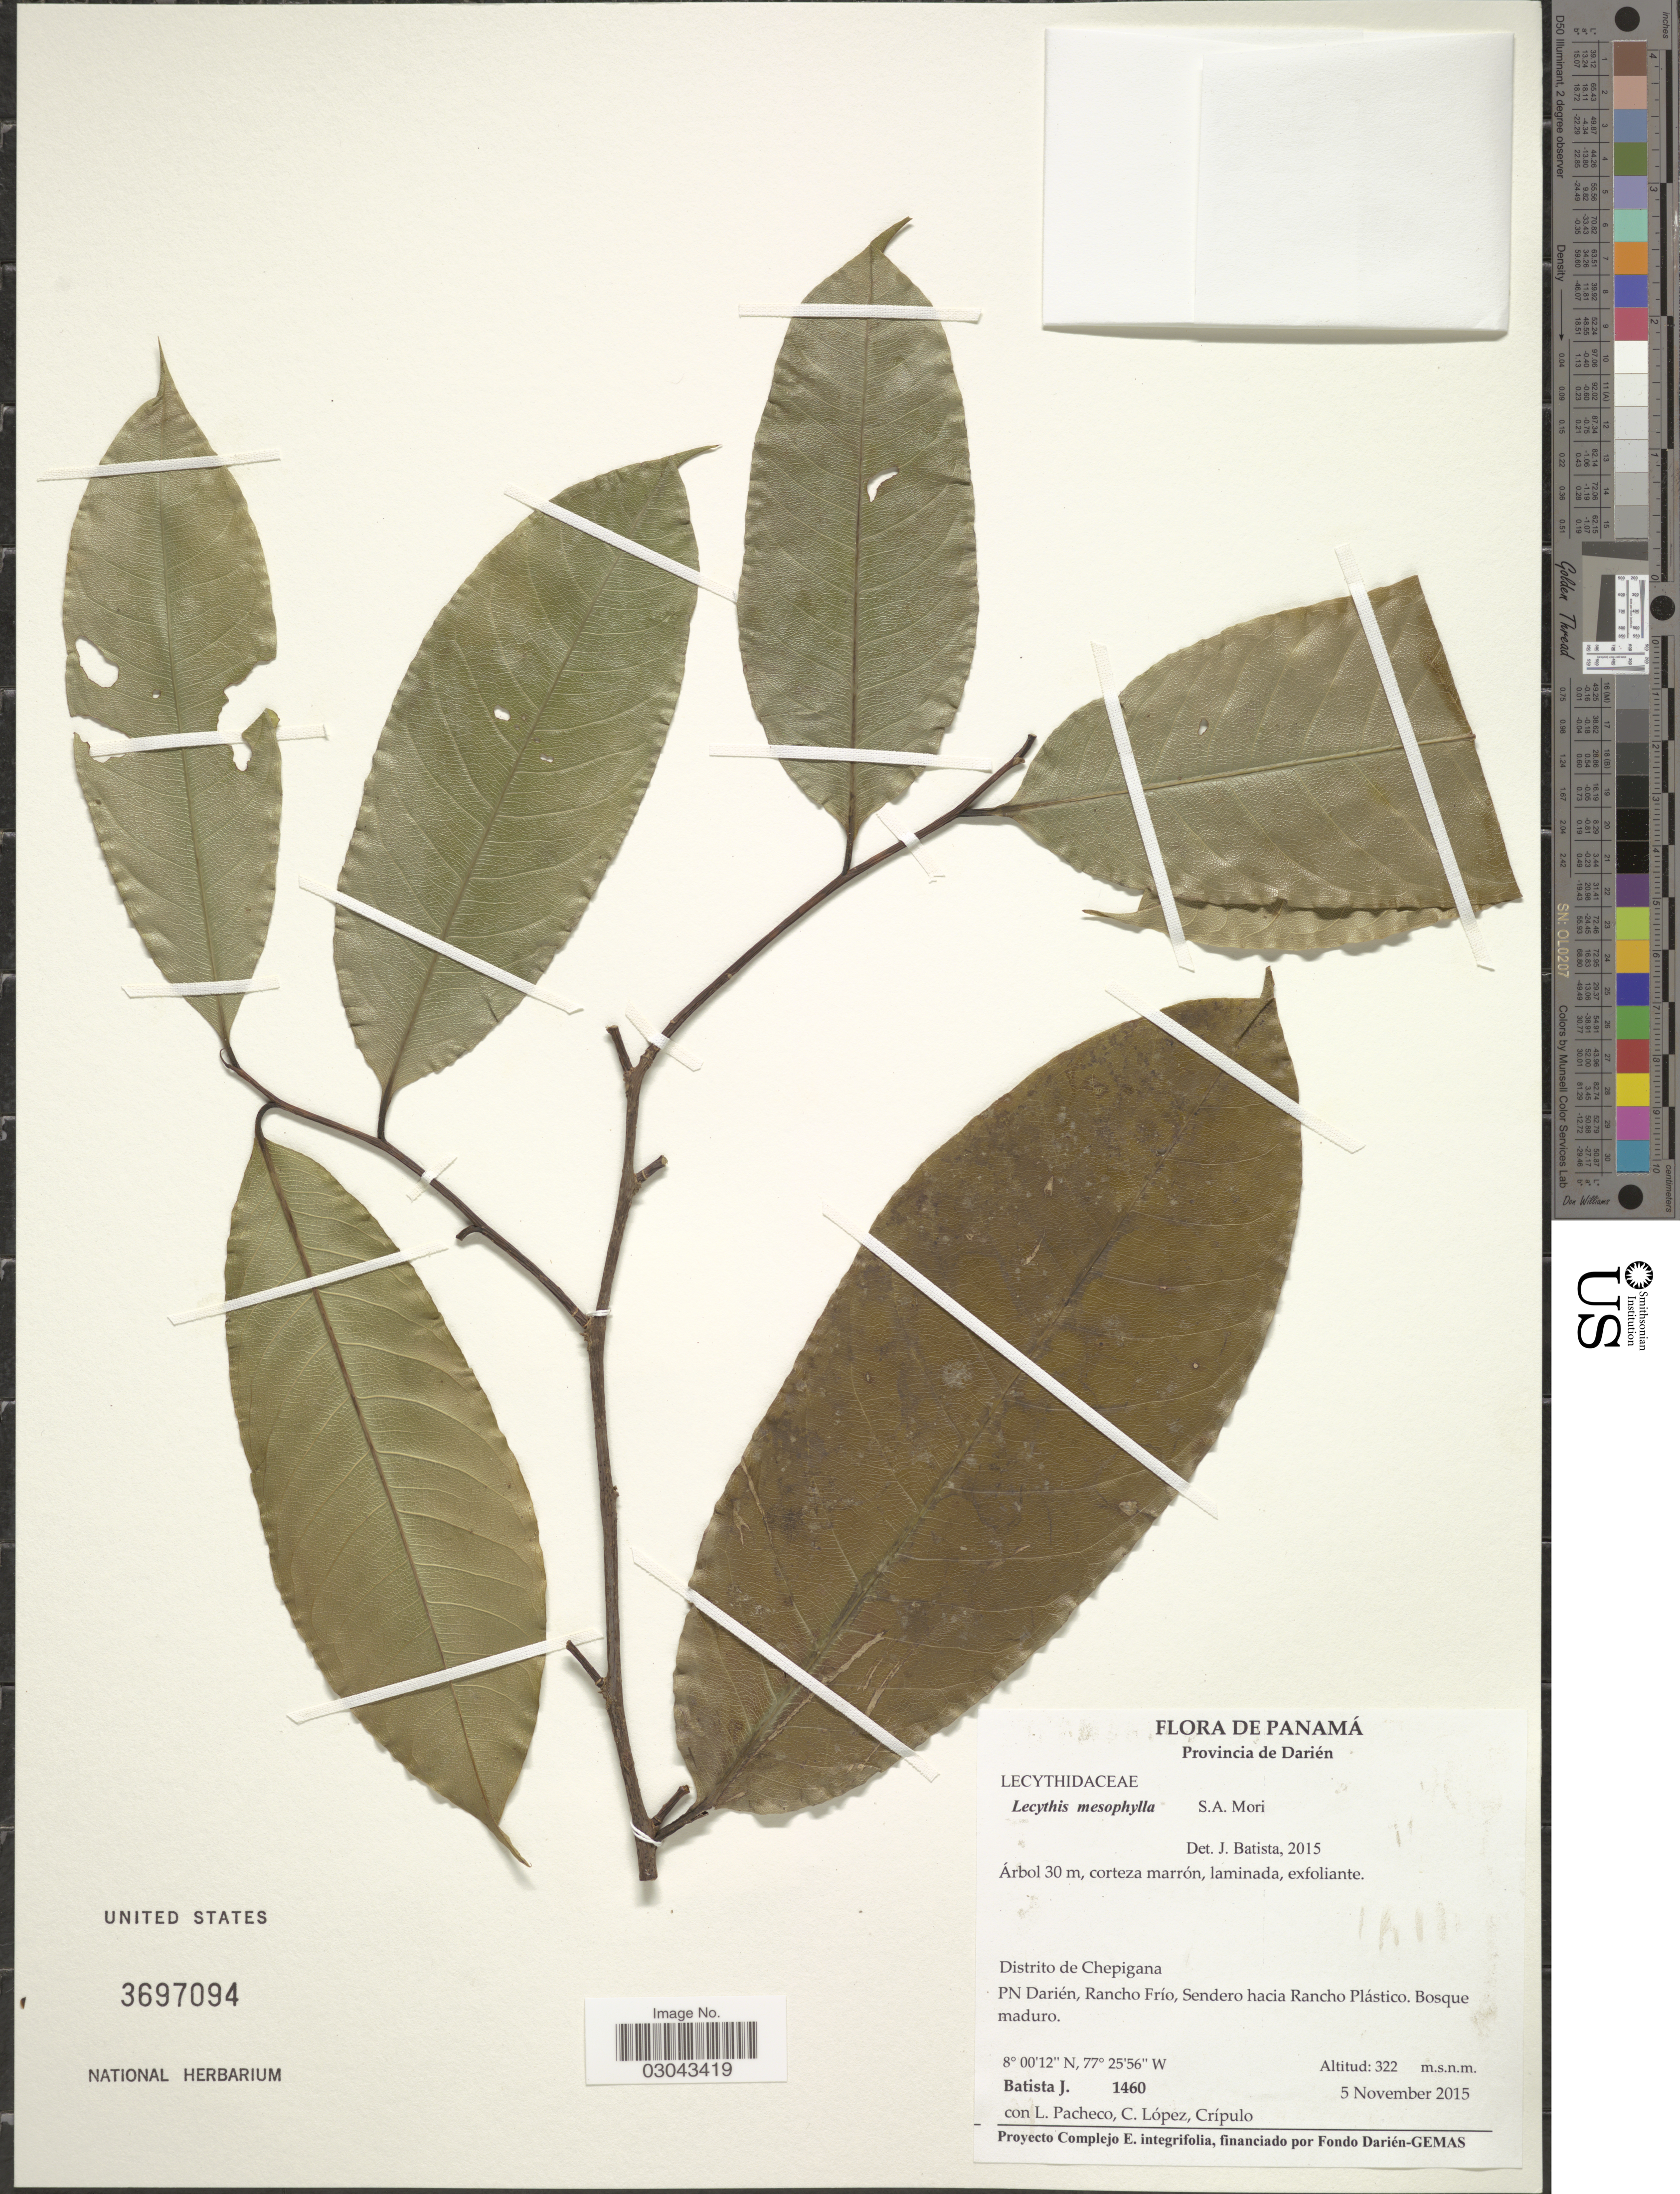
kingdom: Plantae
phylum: Tracheophyta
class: Magnoliopsida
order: Ericales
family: Lecythidaceae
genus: Lecythis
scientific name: Lecythis mesophylla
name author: S.A. Mori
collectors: J. Batista, L. Pacheco, C. Lopez & Crípulo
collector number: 1460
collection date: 2015-11-05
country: Panama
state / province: Darién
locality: Distrito de Chepigana, PN Darién, Rancho Frío, Sendero hacia Rancho Plástico.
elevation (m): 322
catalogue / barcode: US 3697094